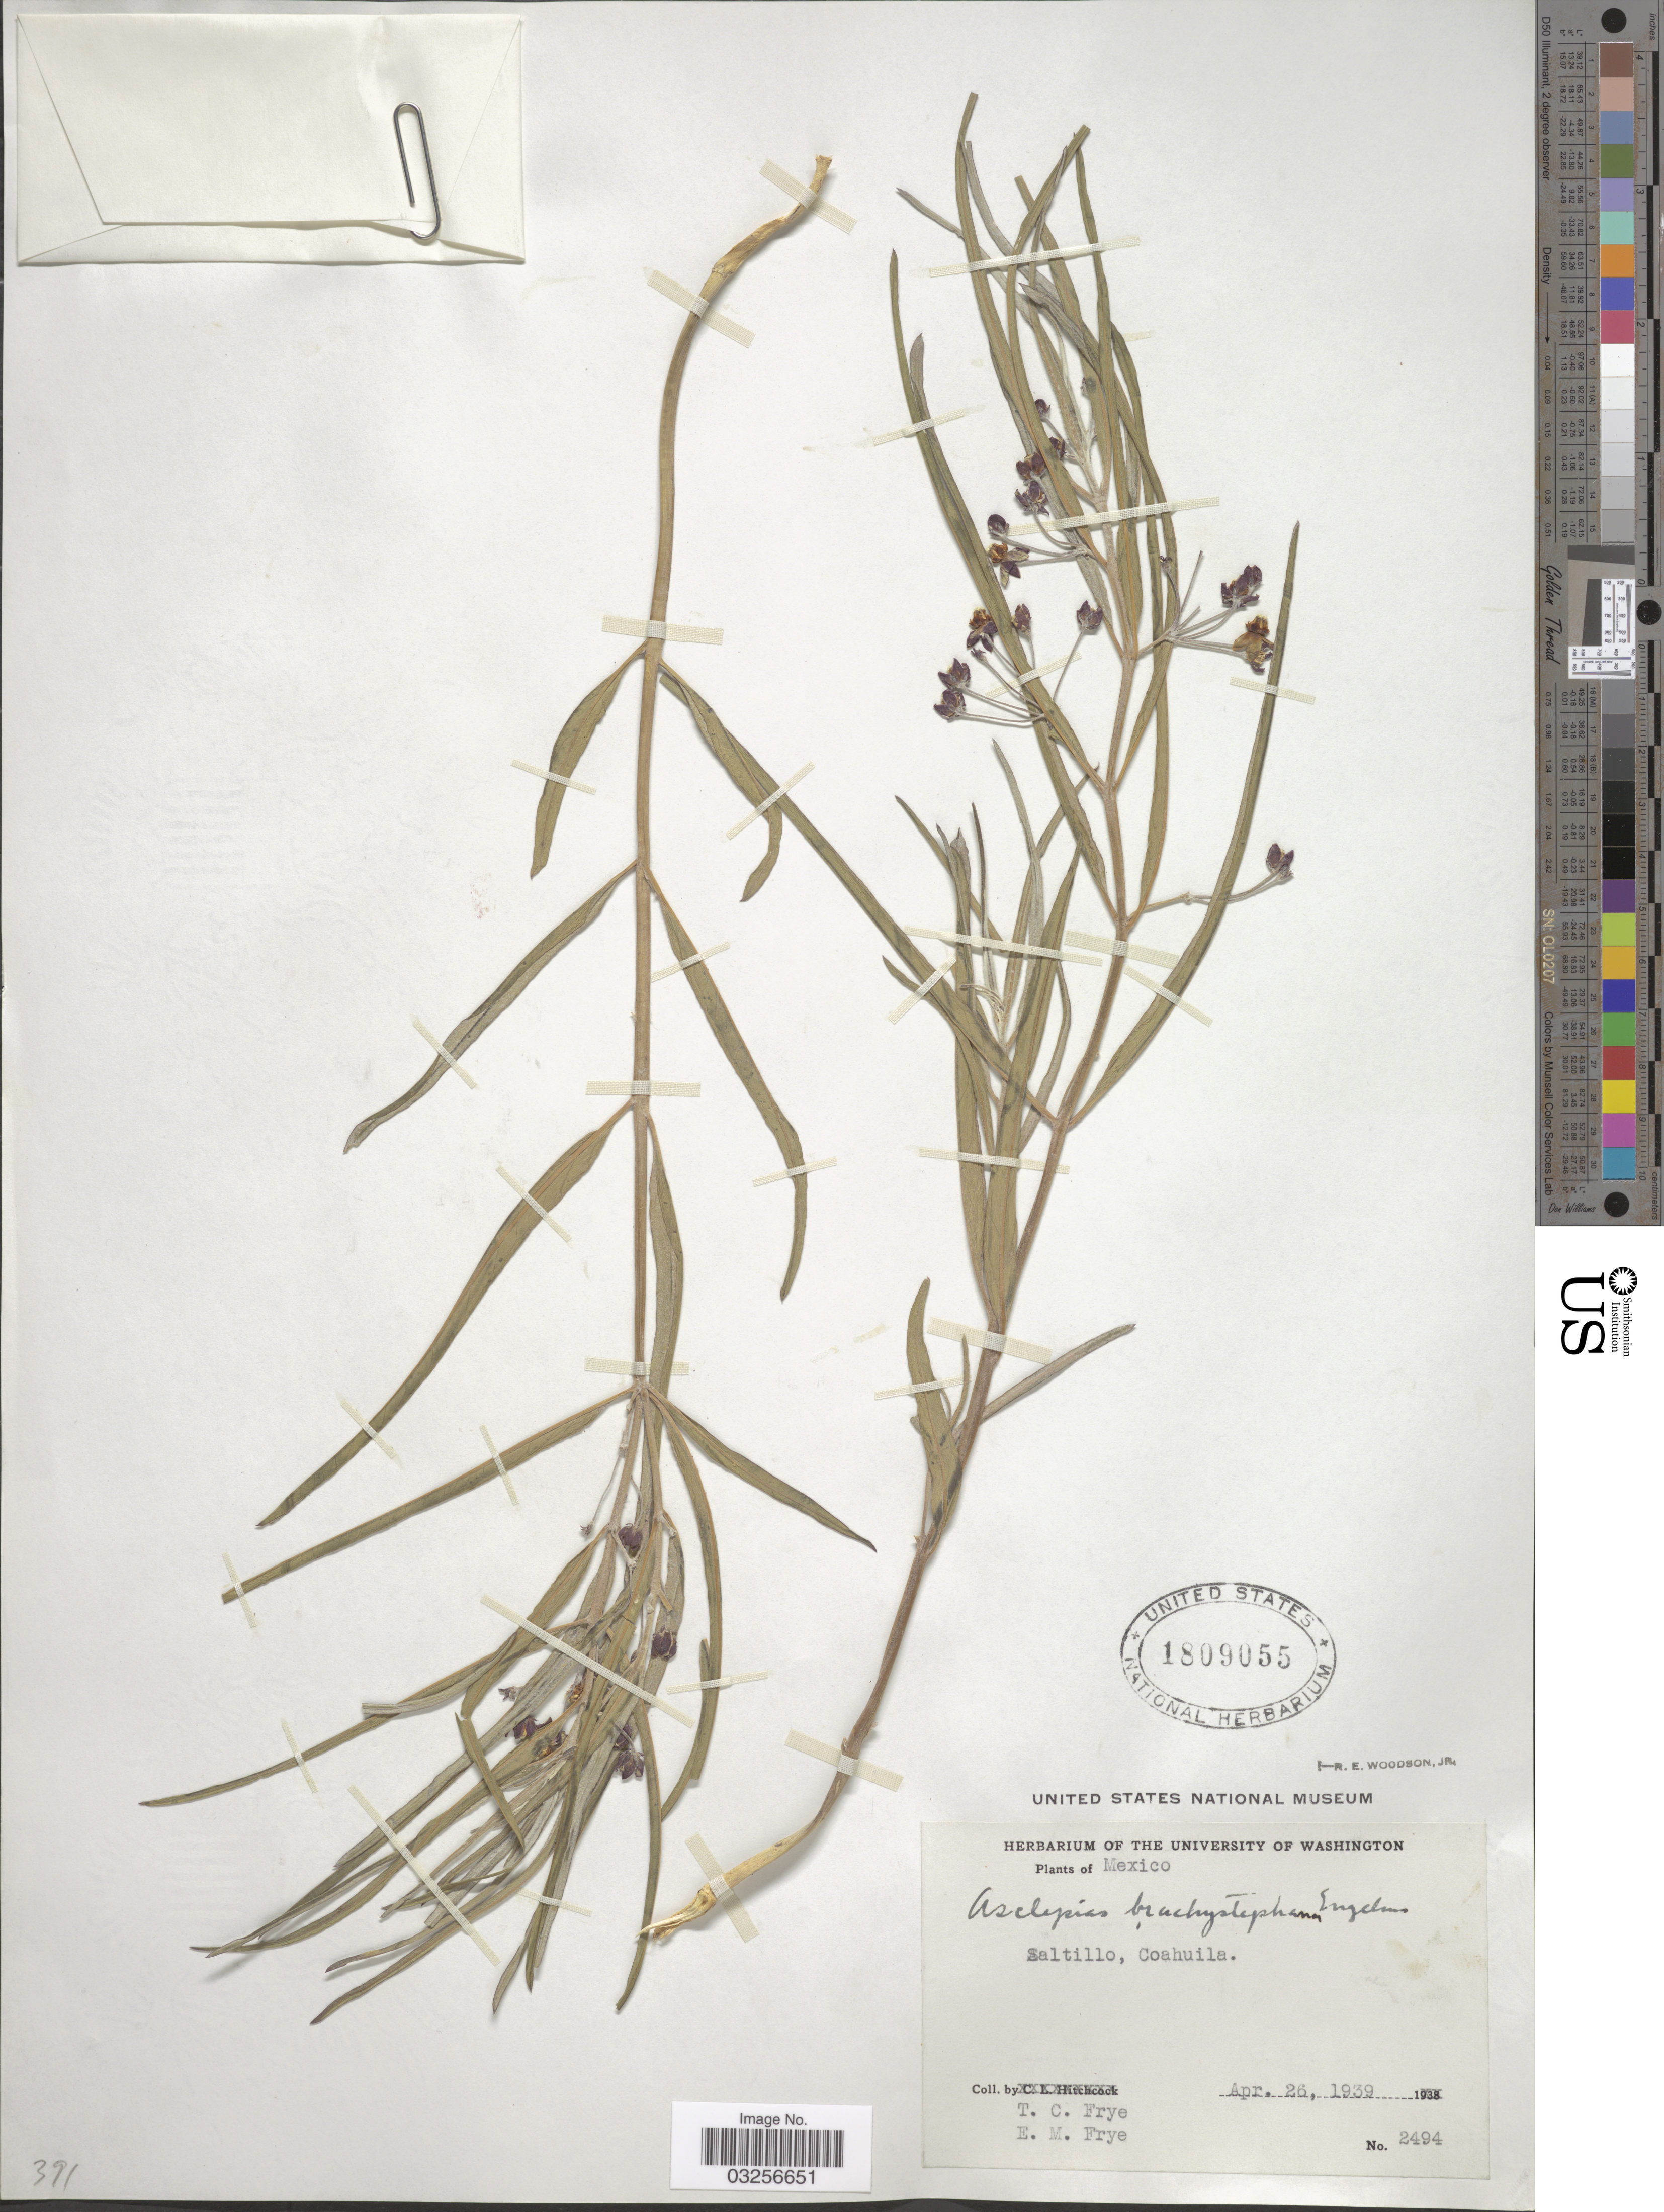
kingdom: Plantae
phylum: Tracheophyta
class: Magnoliopsida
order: Gentianales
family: Apocynaceae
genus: Asclepias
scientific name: Asclepias brachystephana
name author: Engelm. ex Torr.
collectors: T. C. Frye & E. Frye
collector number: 2494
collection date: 1939-04-26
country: Mexico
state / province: Coahuila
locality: Saltillo.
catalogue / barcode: US 1809055